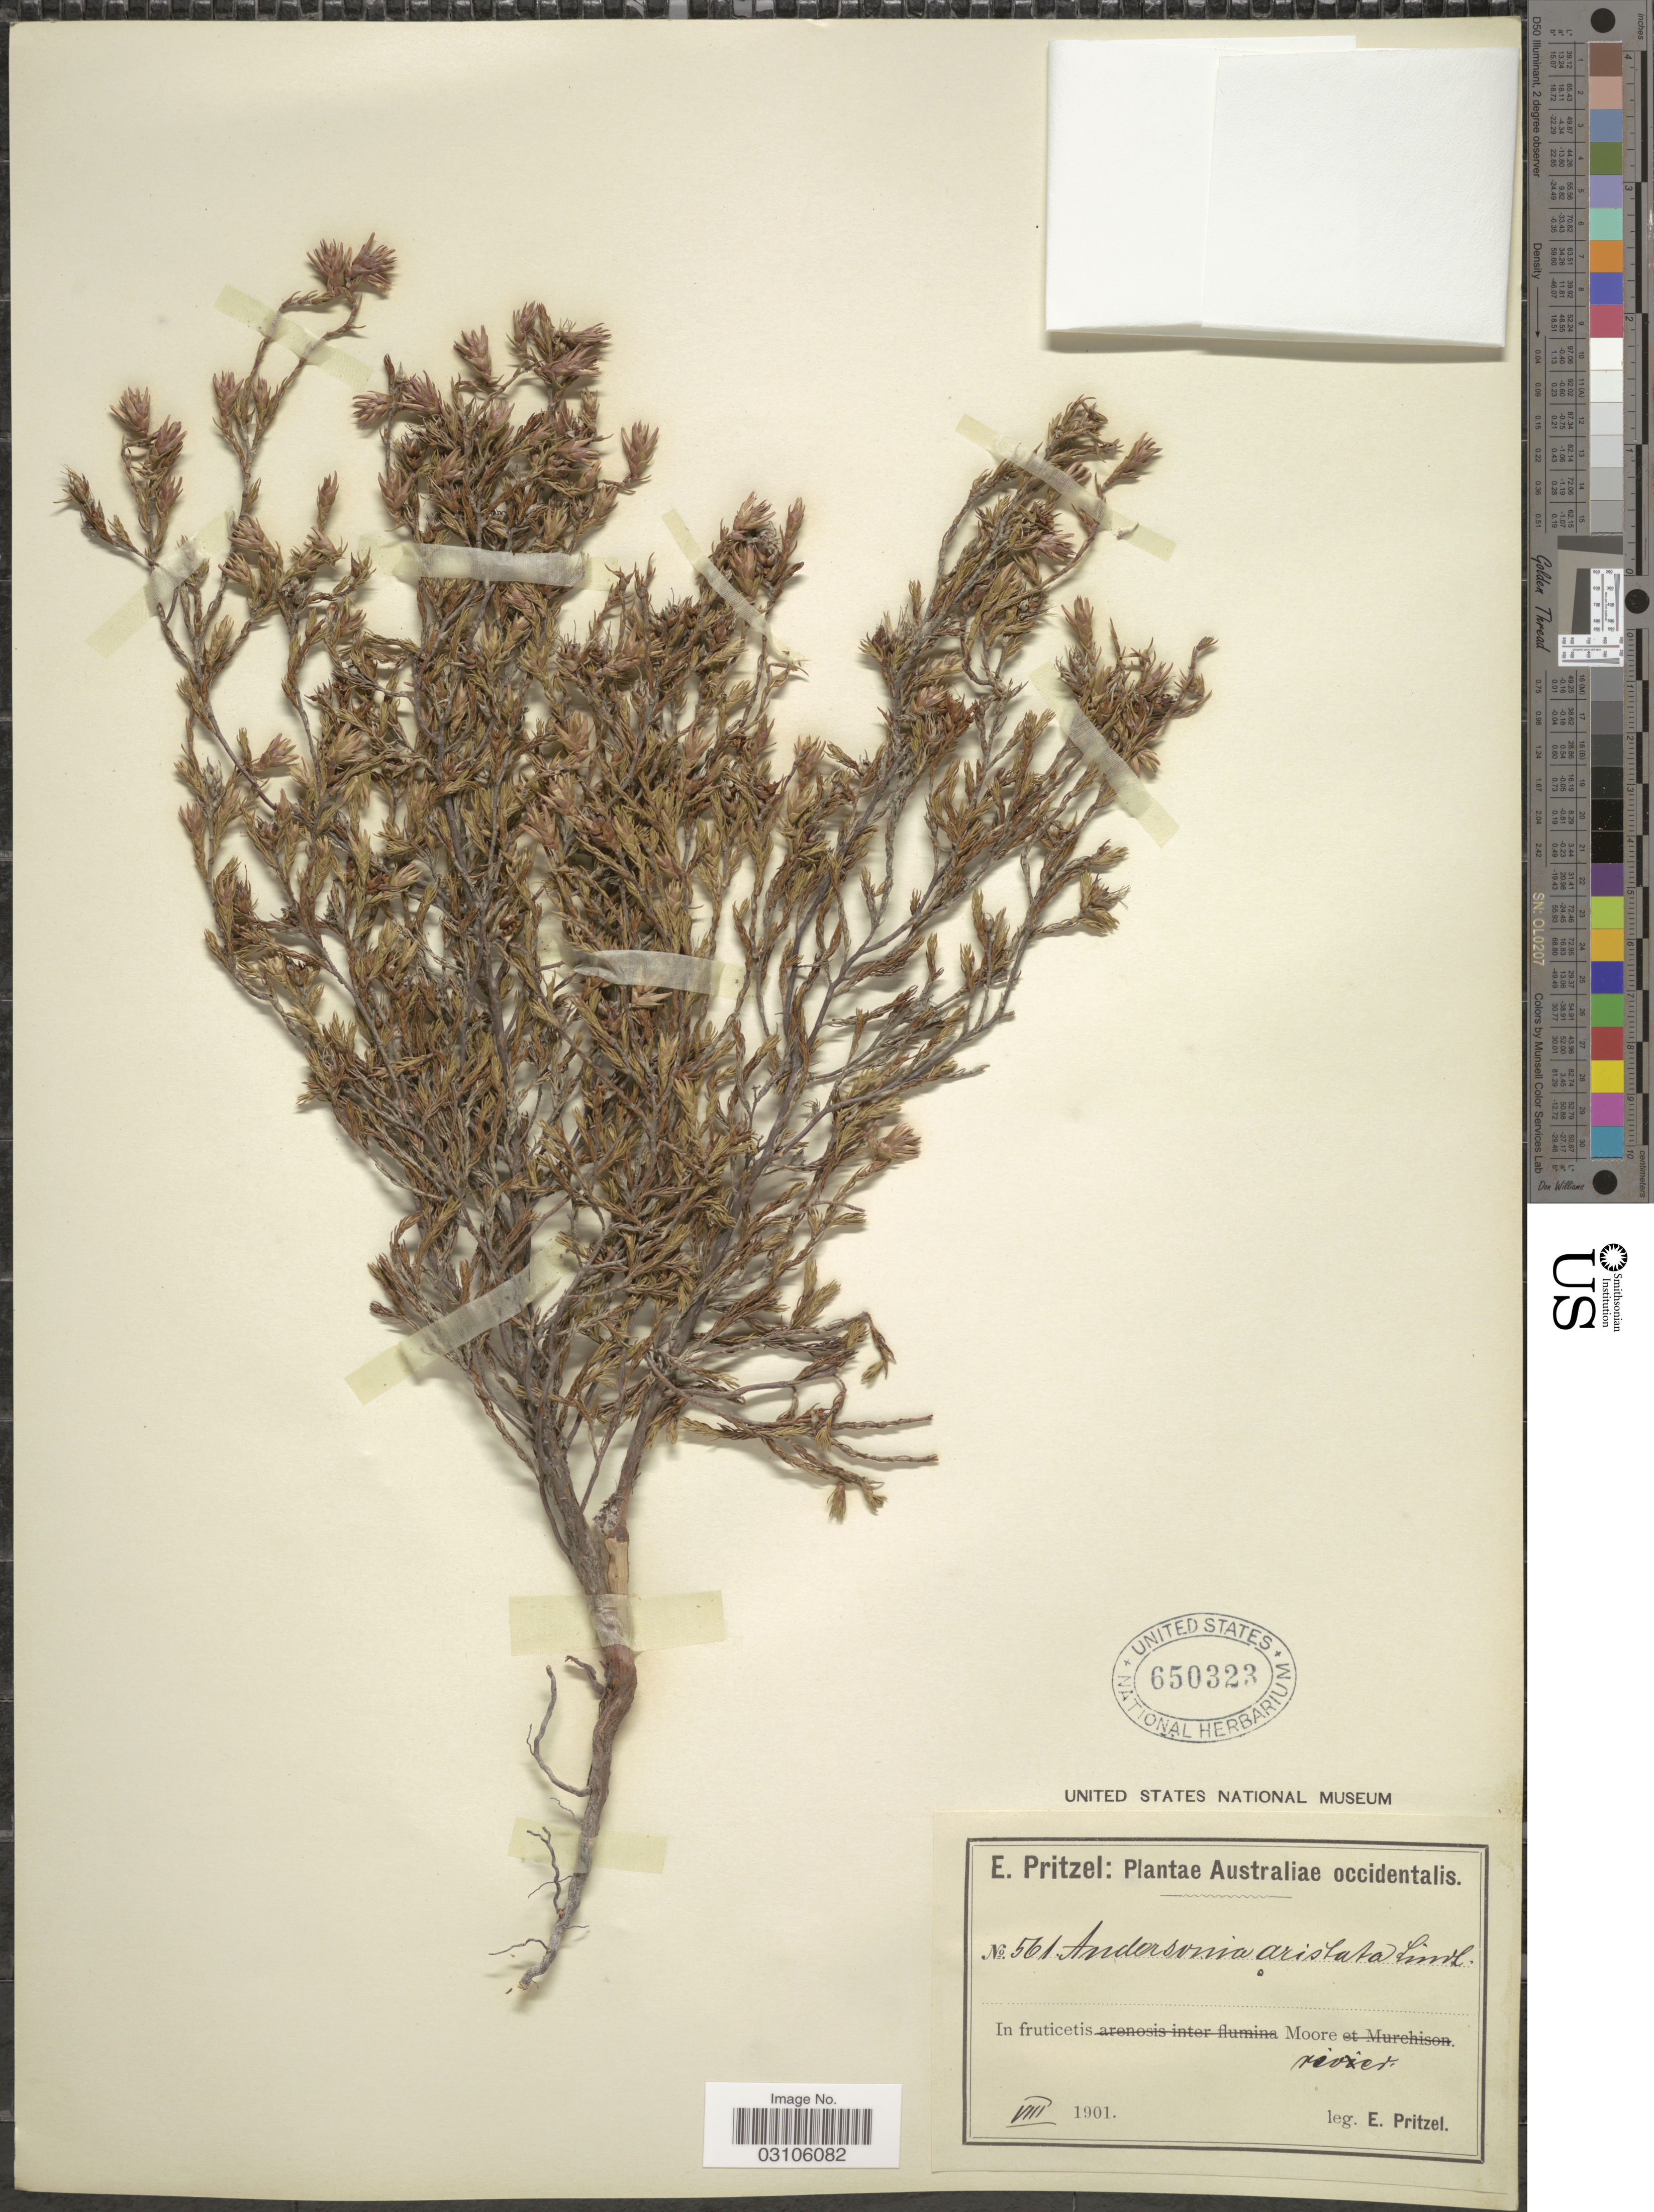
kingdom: Plantae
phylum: Tracheophyta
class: Magnoliopsida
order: Ericales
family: Ericaceae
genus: Andersonia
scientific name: Andersonia aristata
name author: Lindl.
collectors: E. G. Pritzel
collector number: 561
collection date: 1901-08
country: Australia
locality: Australiae occidentalis. In fruticetis Moore river.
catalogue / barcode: US 650323